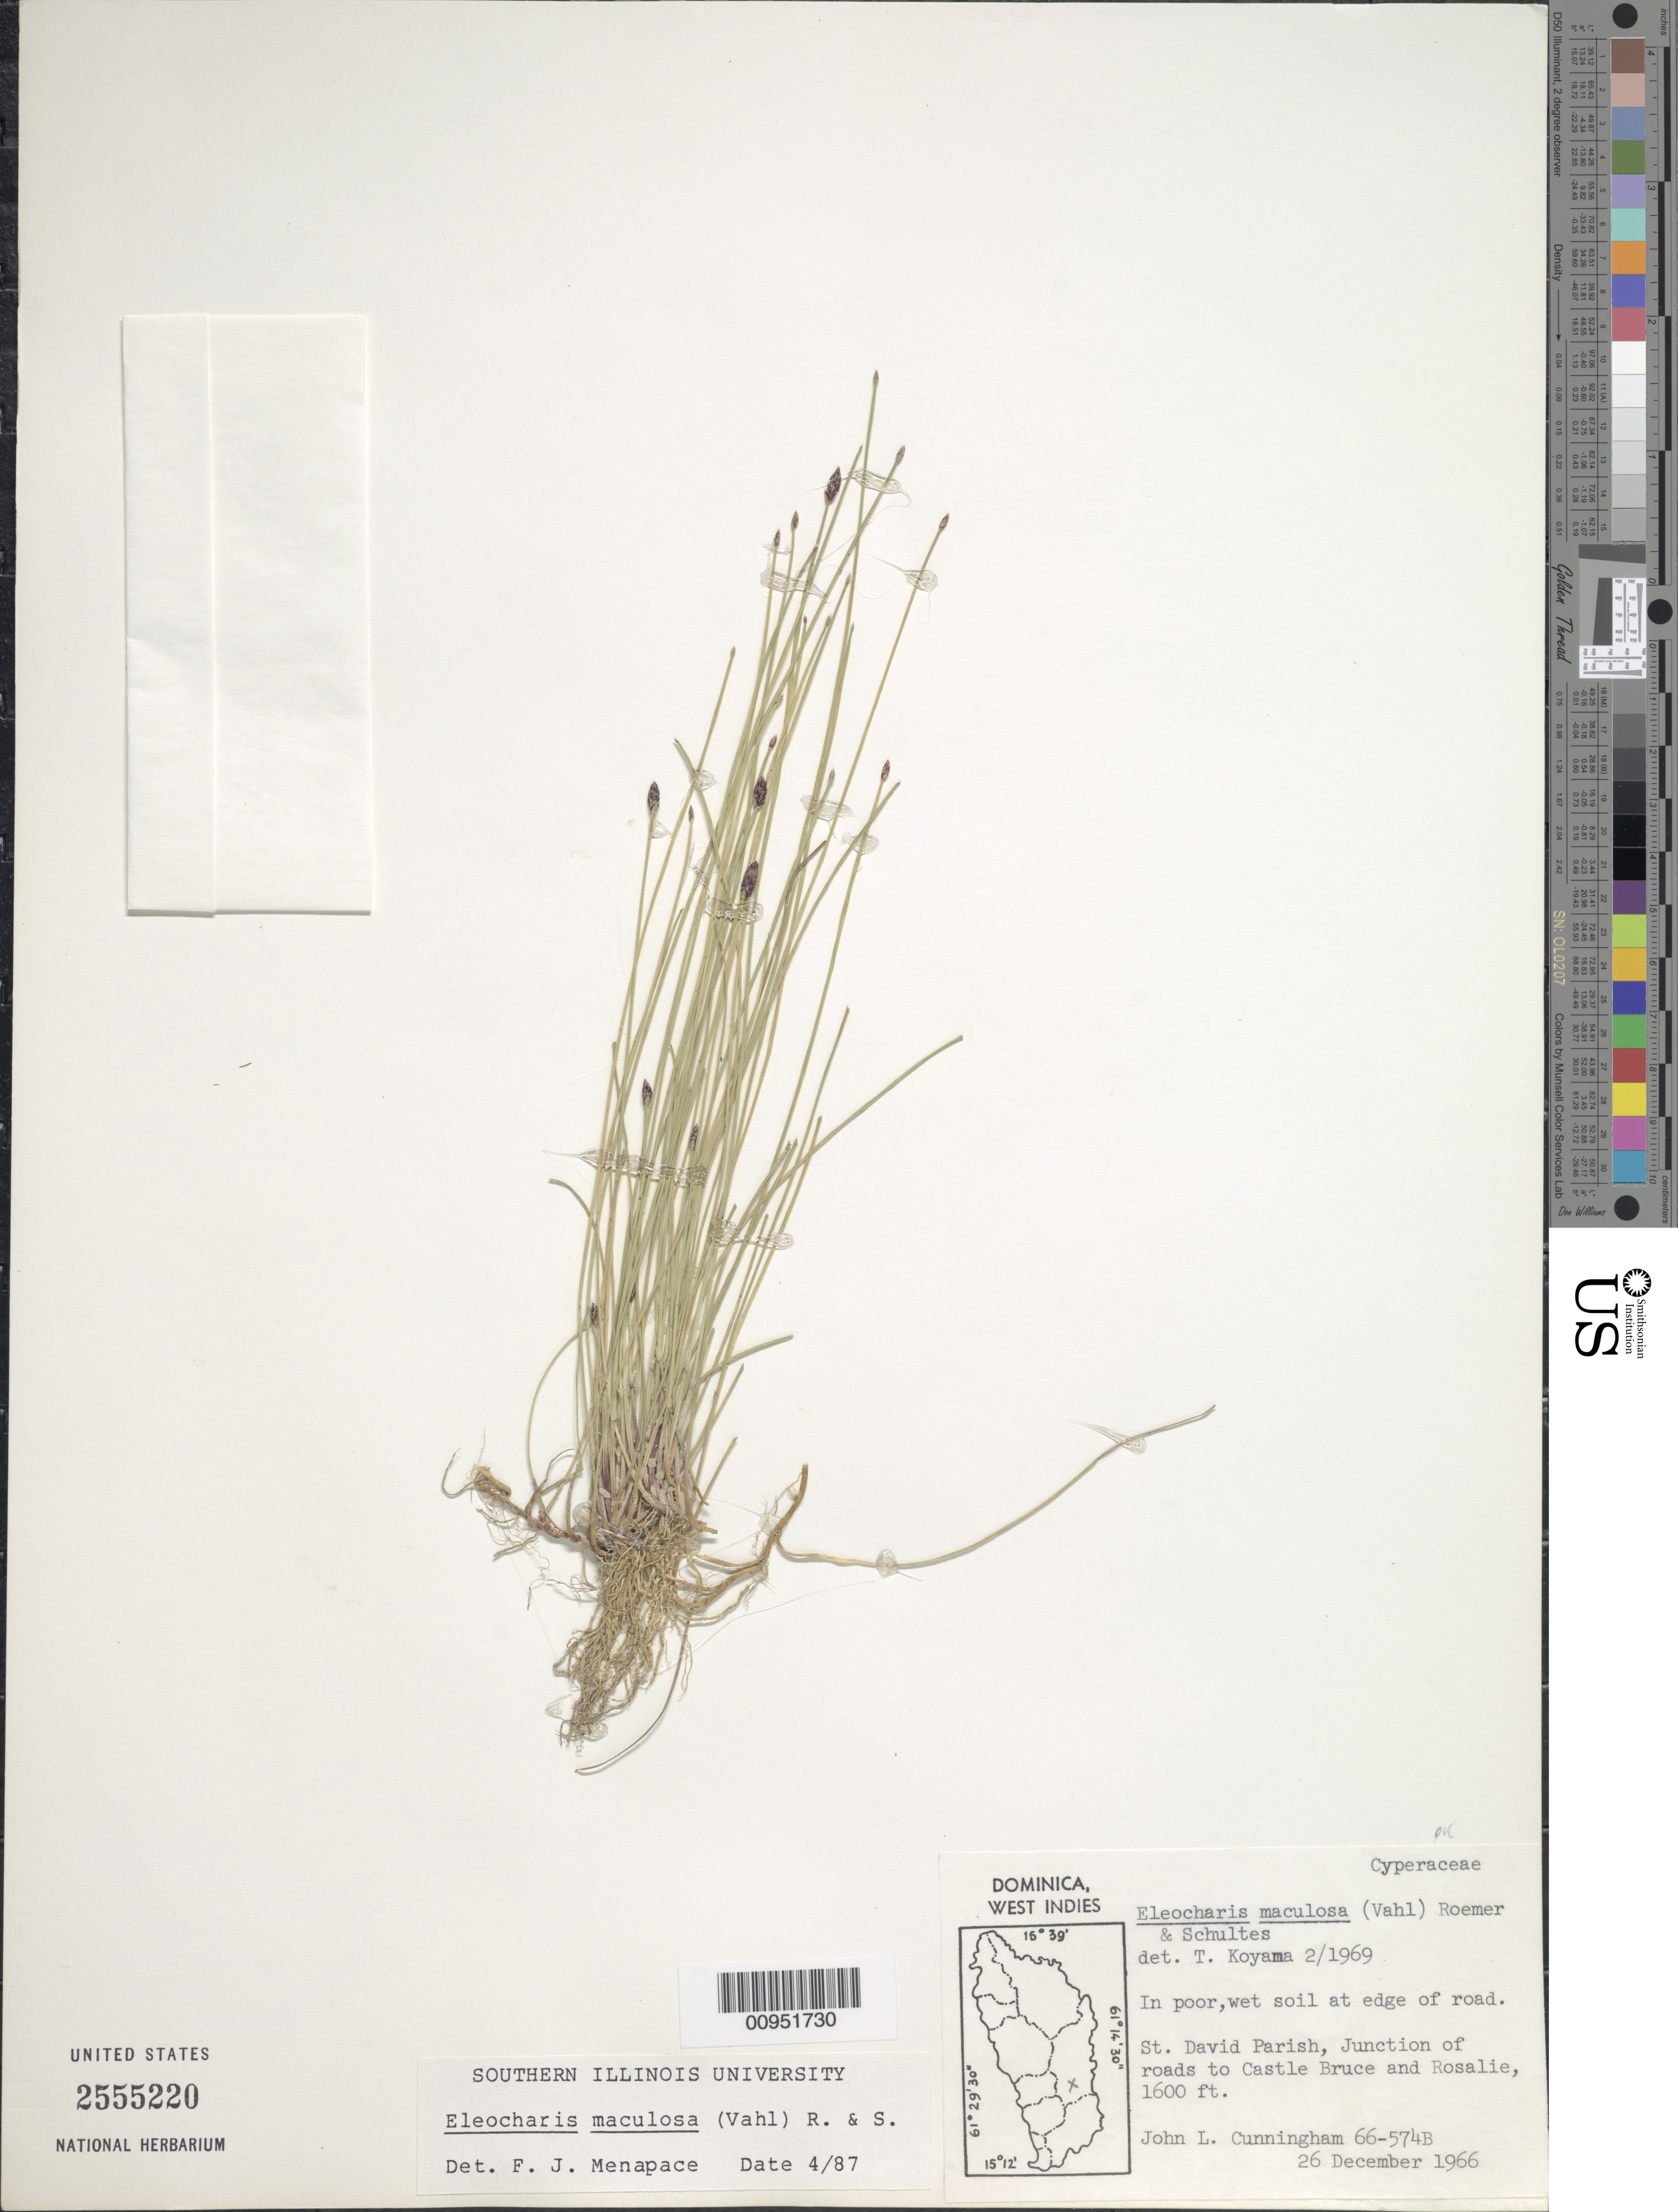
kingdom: Plantae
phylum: Tracheophyta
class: Liliopsida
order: Poales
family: Cyperaceae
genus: Eleocharis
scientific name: Eleocharis maculosa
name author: (Vahl) Roem. & Schult.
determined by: Menapace, F. J.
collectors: J. Cunningham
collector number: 66574B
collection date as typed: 26 Dec 1966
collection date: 1966-12-26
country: Dominica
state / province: St. David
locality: Junction of roads to Castle Bruce and Rosalie, at edge of road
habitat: In poor, wet soil at edge of road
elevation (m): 488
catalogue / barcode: US 2555220